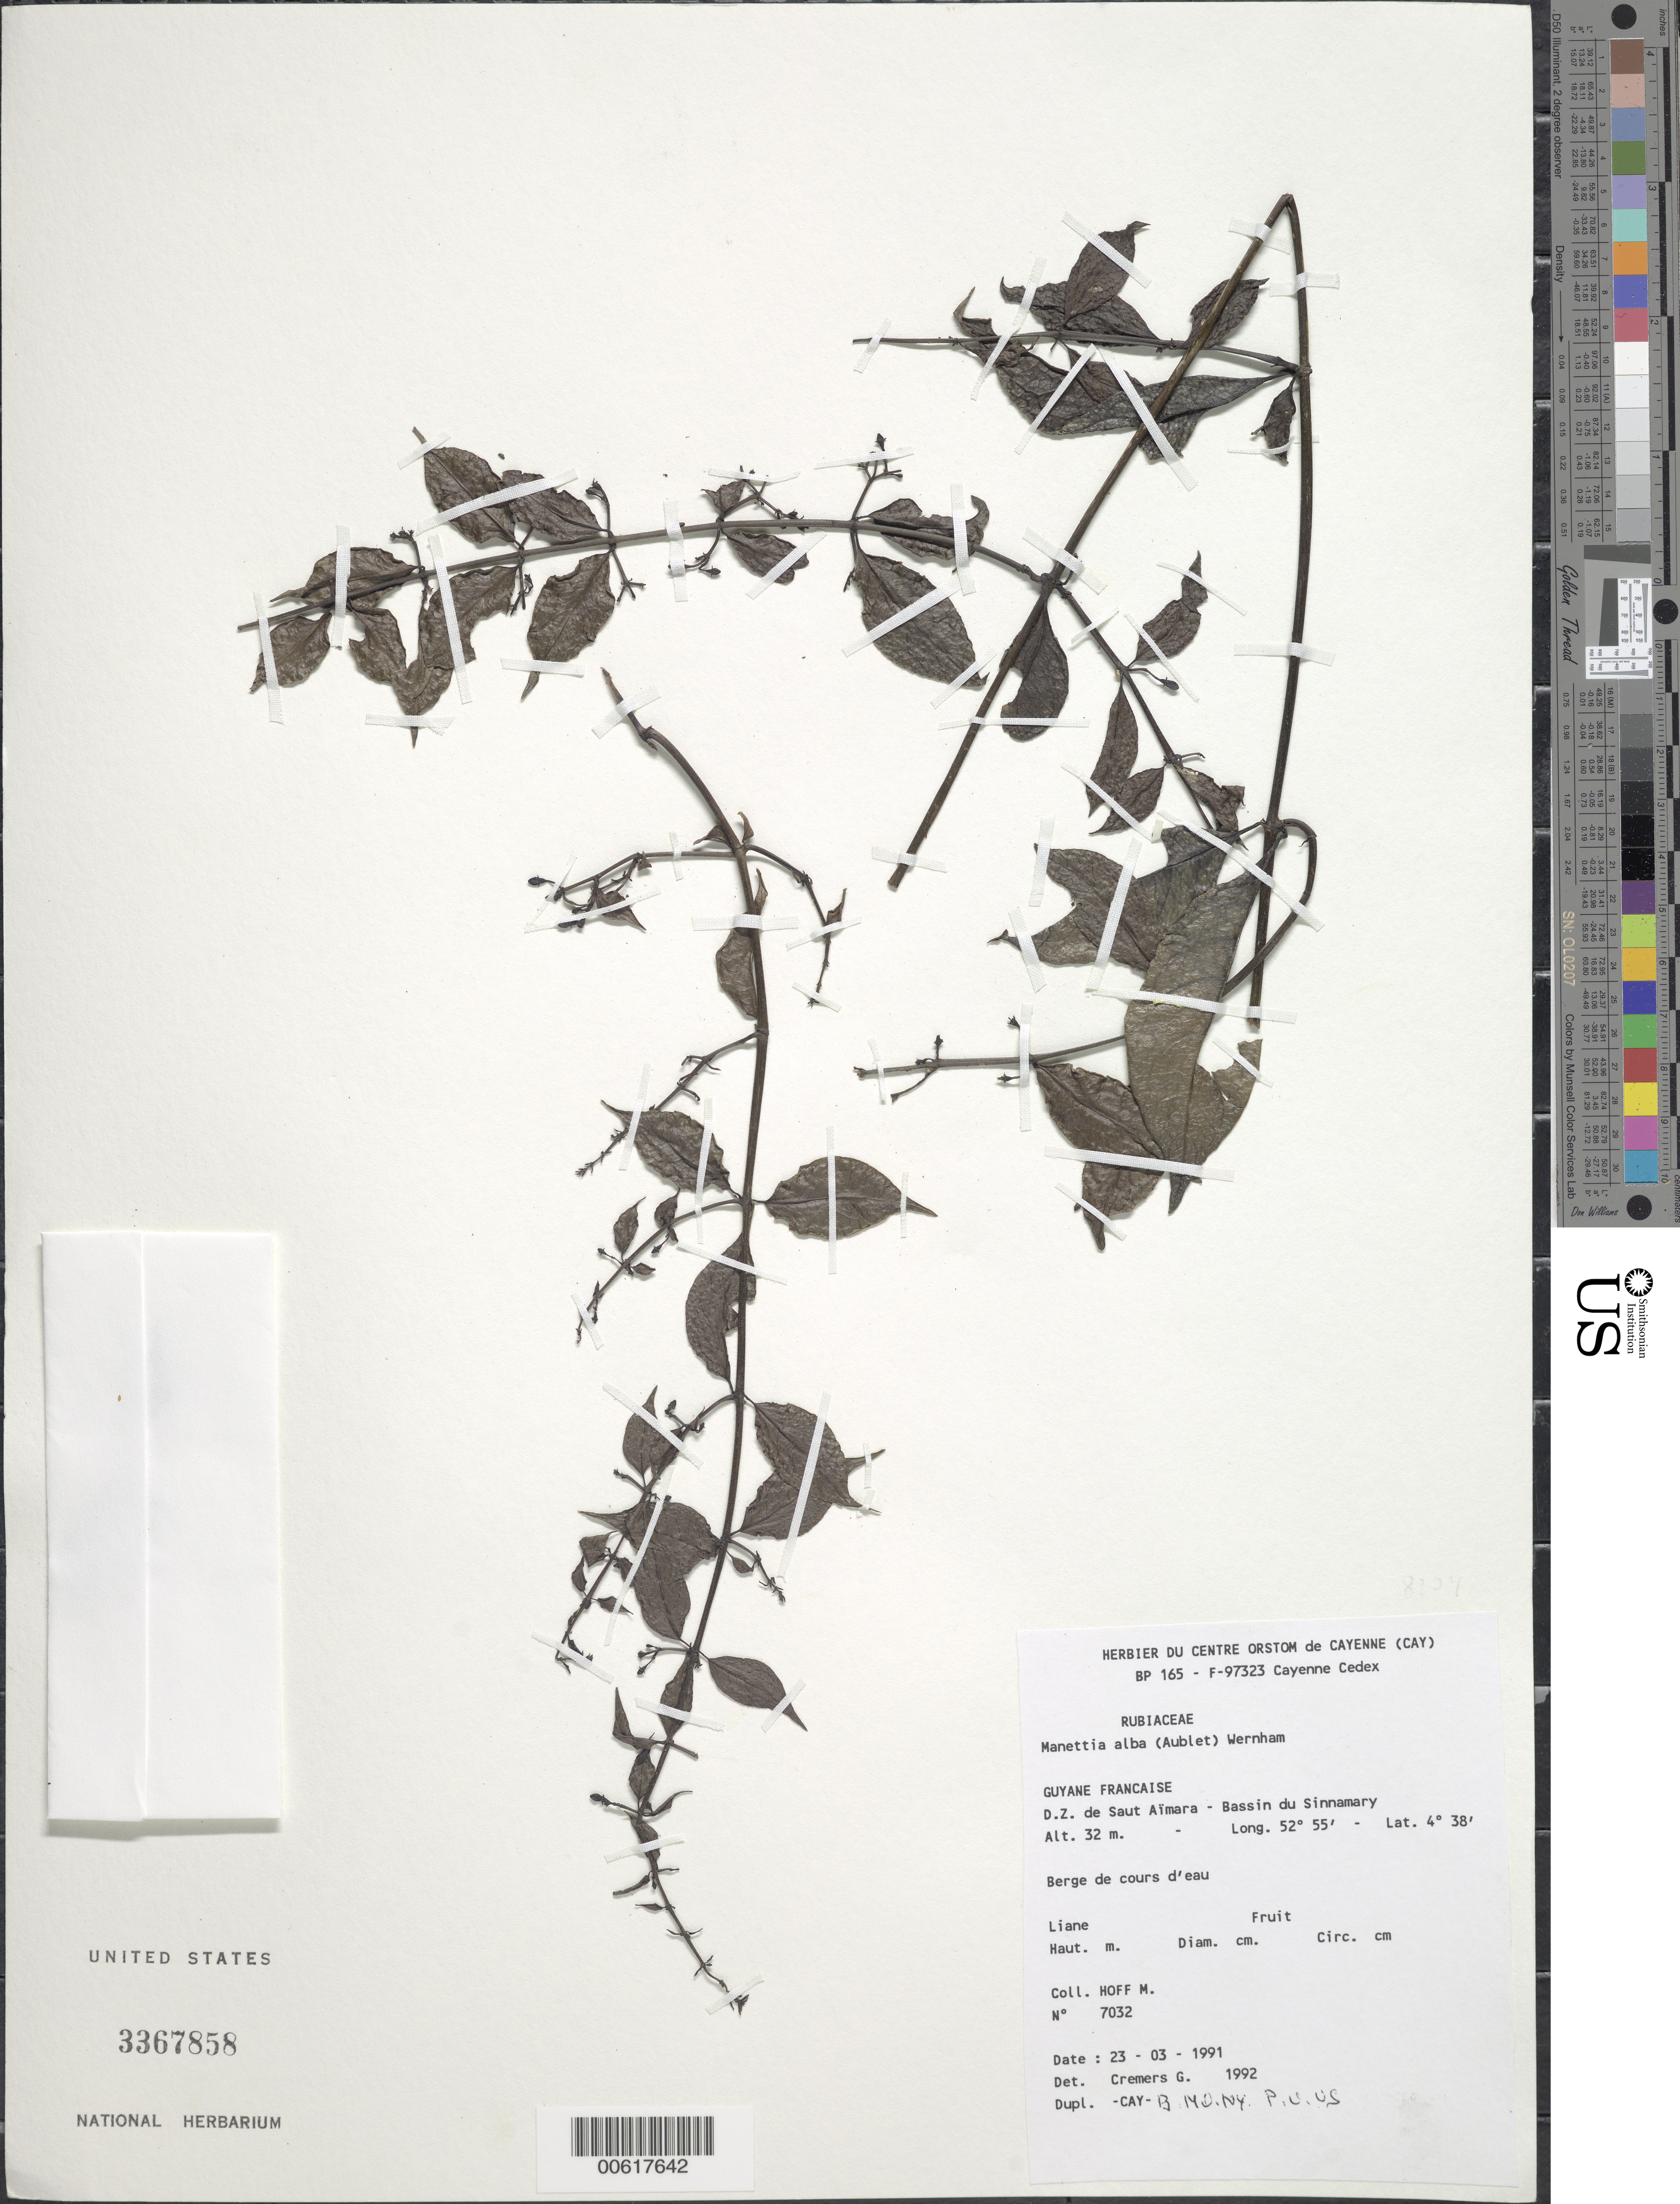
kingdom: Plantae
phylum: Tracheophyta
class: Magnoliopsida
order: Gentianales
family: Rubiaceae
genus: Manettia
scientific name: Manettia alba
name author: (Aubl.) Wernham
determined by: Cremers, Georges A.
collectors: M. Hoff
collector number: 7032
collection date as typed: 23-Mar-91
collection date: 1991-03-23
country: French Guiana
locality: Saut Aïmara, Bassin du Sinnamary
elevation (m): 32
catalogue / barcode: US 3367858